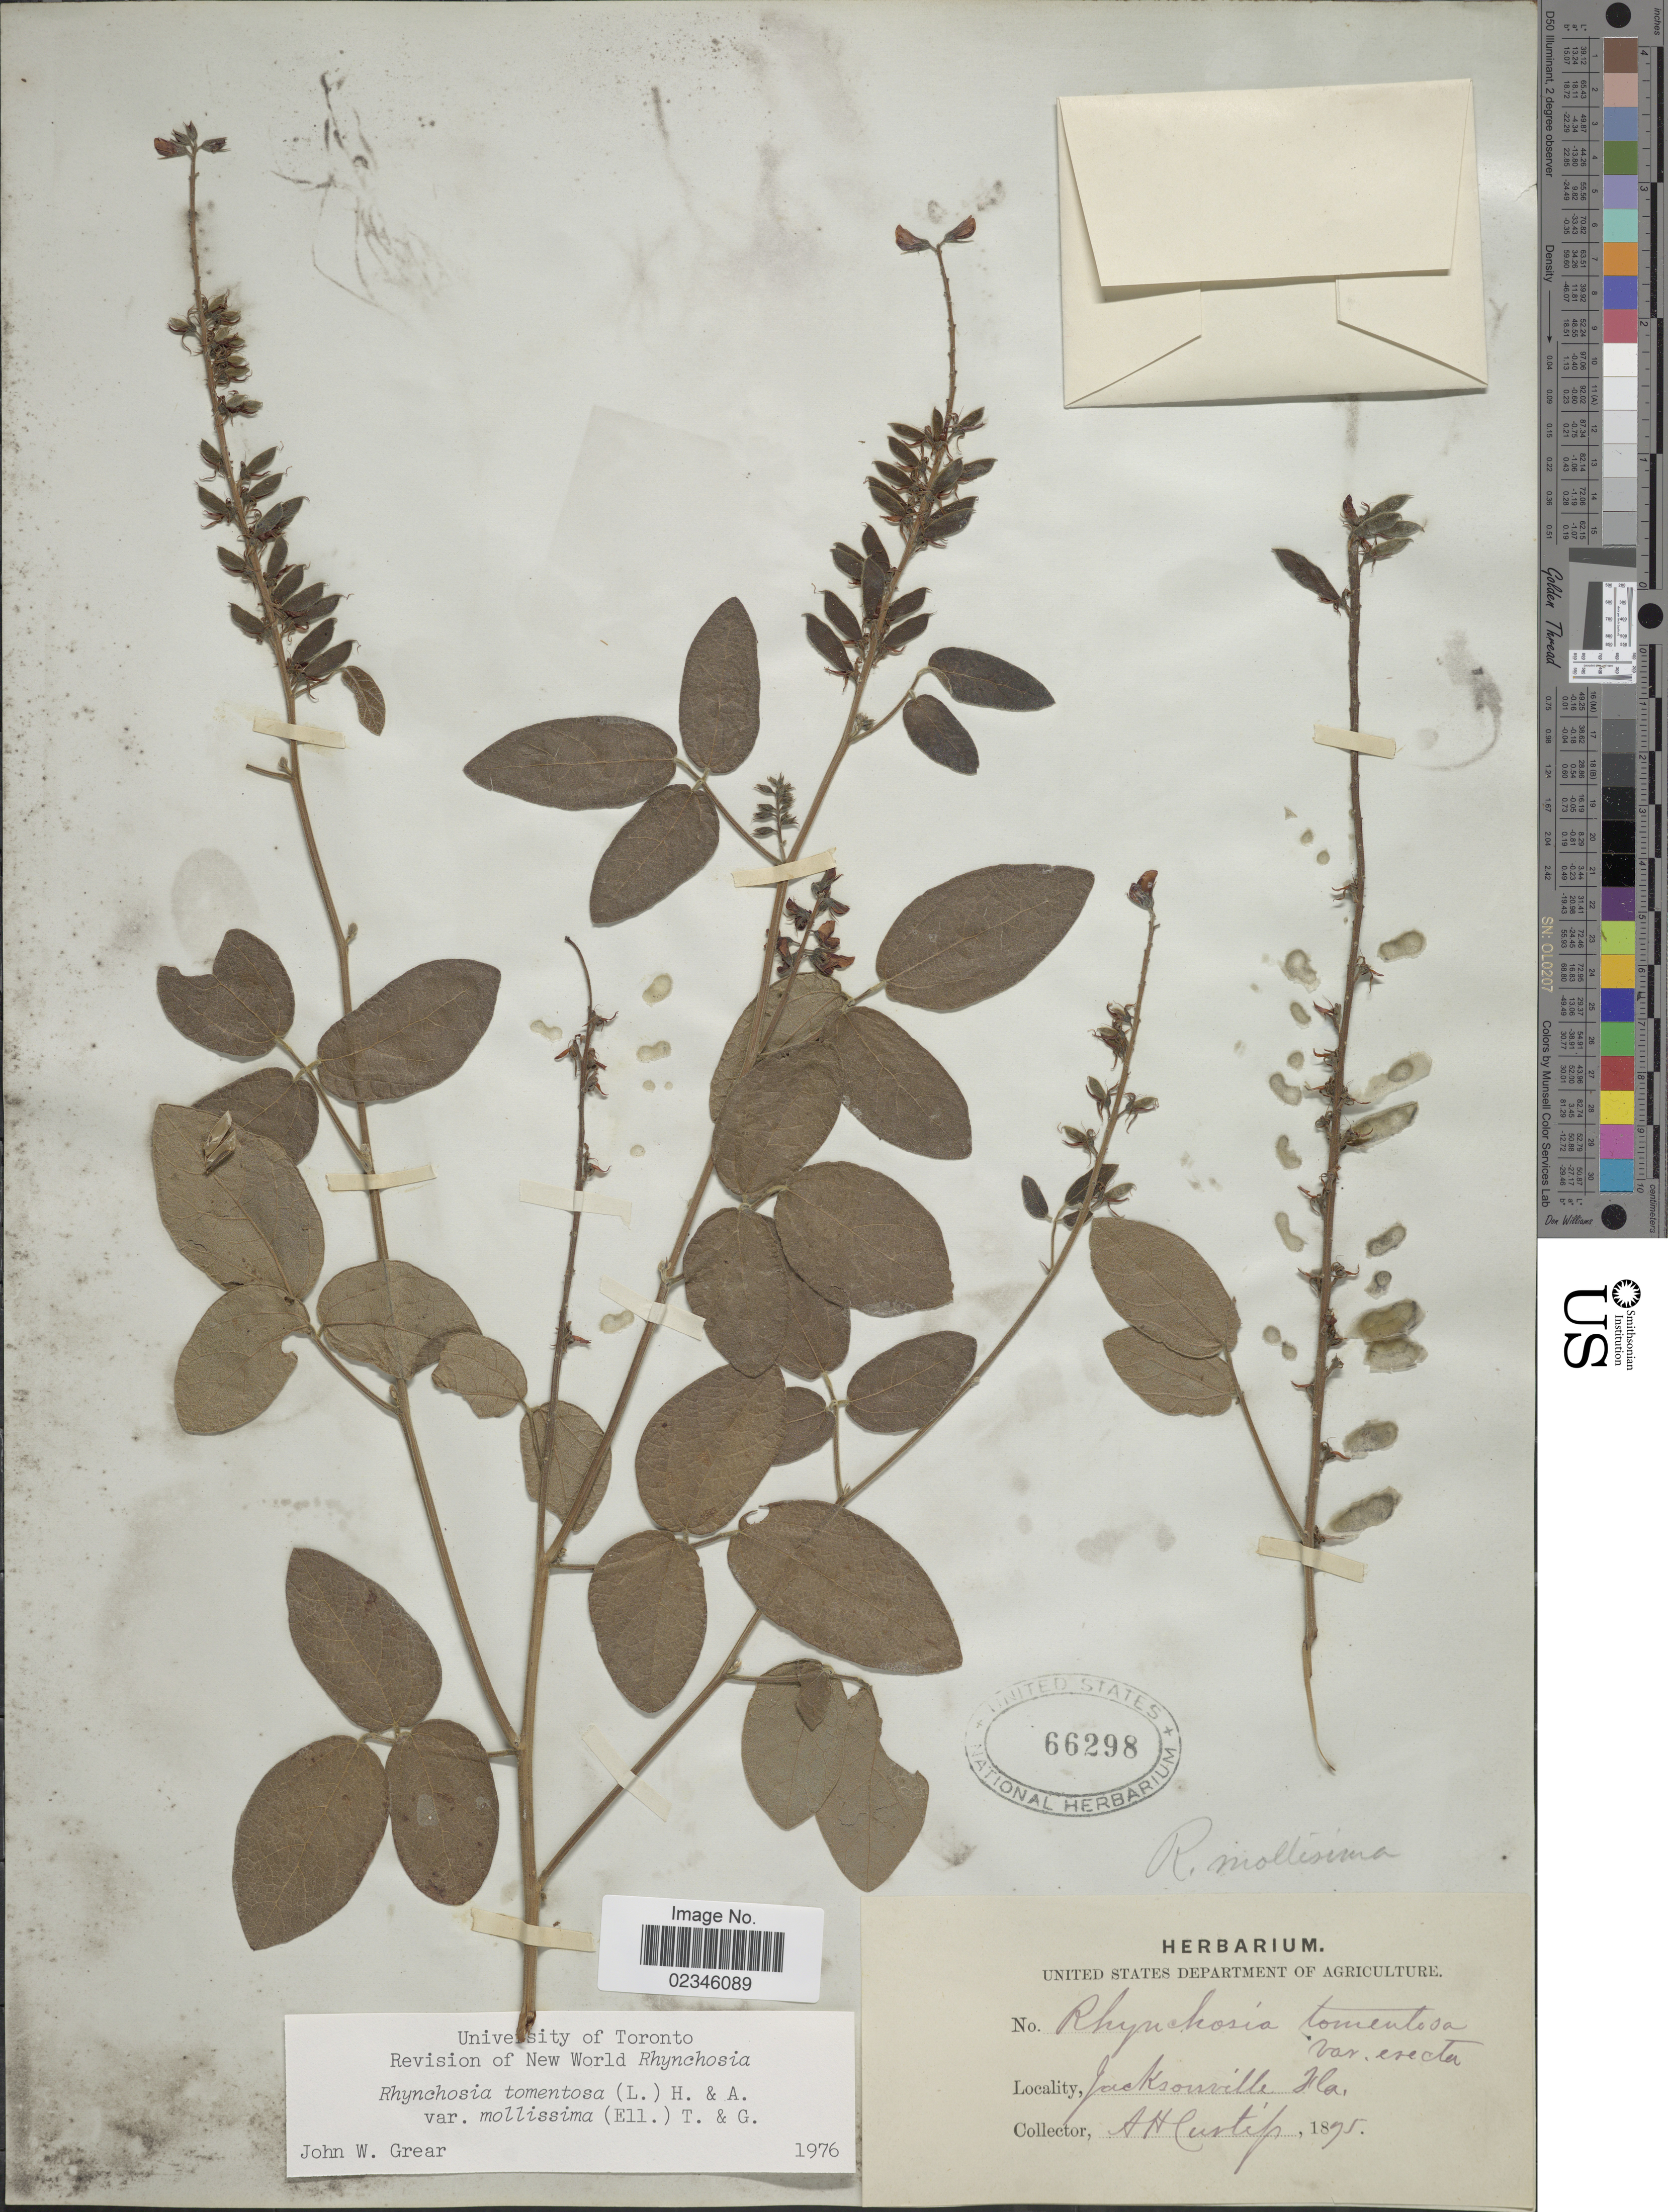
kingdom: Plantae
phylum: Tracheophyta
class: Magnoliopsida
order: Fabales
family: Fabaceae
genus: Rhynchosia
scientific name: Rhynchosia tomentosa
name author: (L.) Hook. & Arn.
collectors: A. H. Curtiss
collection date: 1895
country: United States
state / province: Florida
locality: Jacksonville, Fla.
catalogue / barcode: US 66298